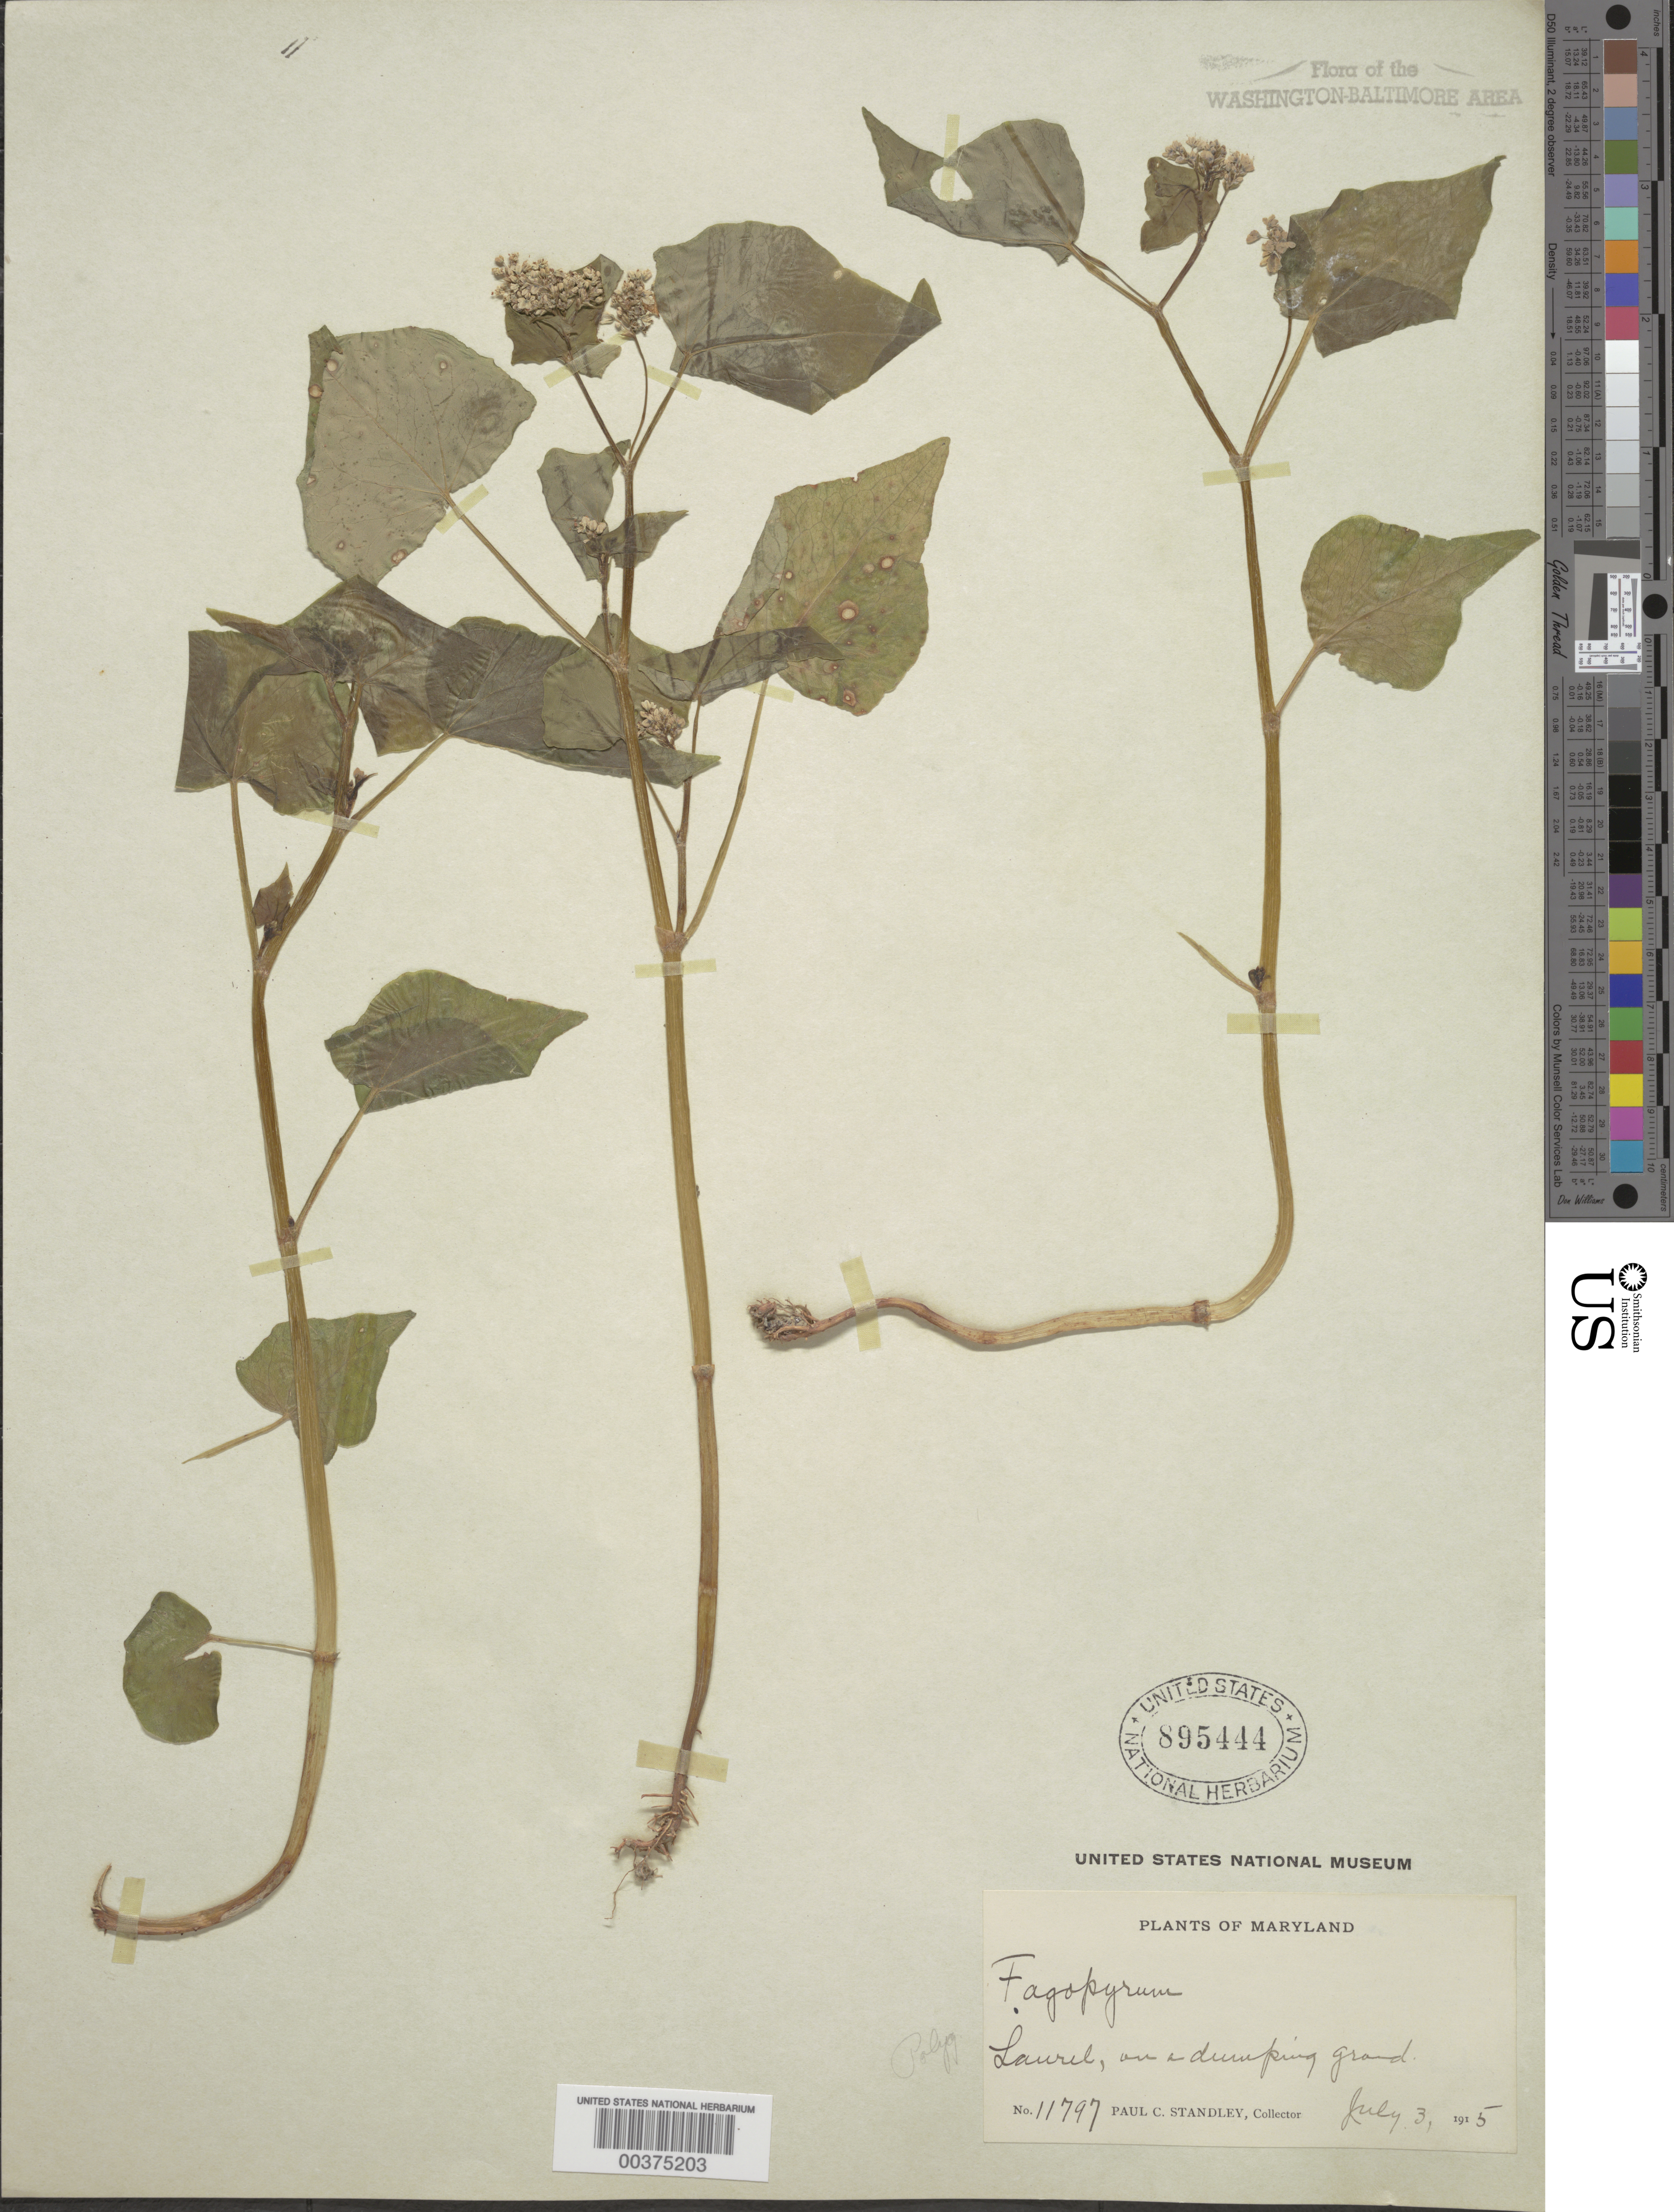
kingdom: Plantae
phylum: Tracheophyta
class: Magnoliopsida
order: Caryophyllales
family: Polygonaceae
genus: Fagopyrum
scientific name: Fagopyrum esculentum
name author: Moench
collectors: P. C. Standley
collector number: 11797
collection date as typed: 03 Jul 1915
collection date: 1915-07-03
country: United States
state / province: Maryland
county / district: Prince George's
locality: Laurel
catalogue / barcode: US 895444